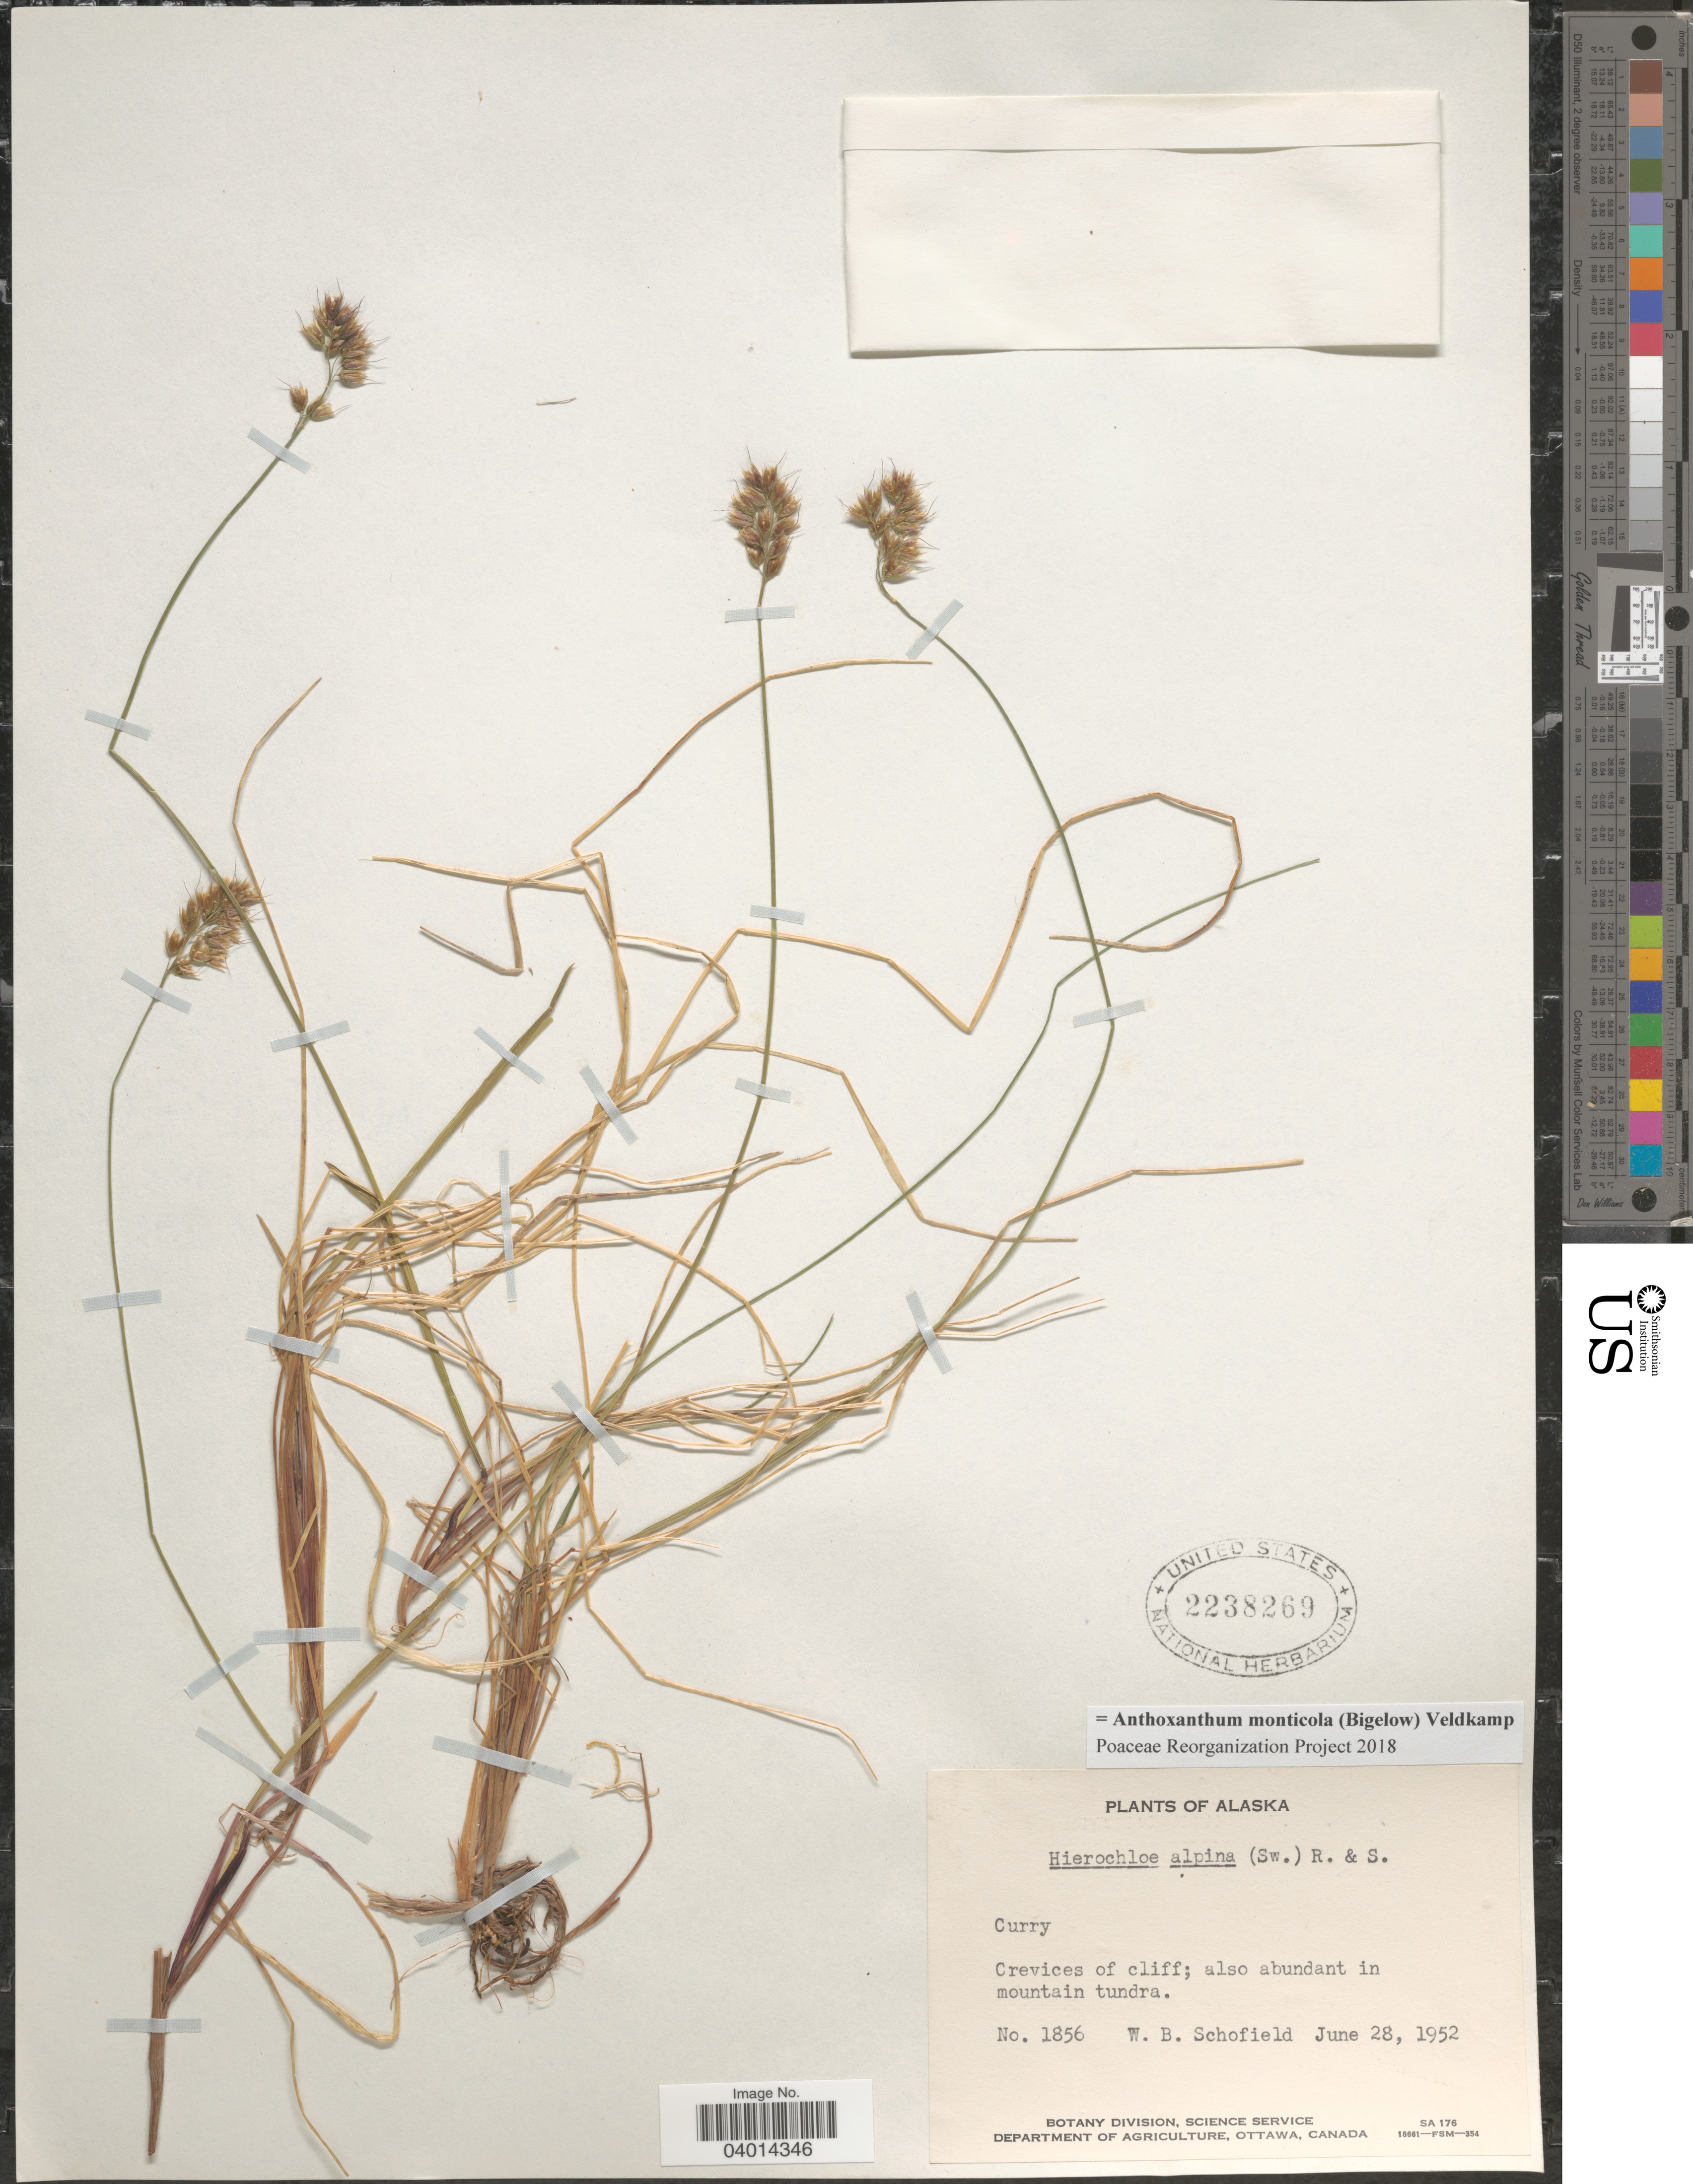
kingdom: Plantae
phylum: Tracheophyta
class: Liliopsida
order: Poales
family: Poaceae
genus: Anthoxanthum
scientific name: Anthoxanthum monticola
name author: (Bigelow) Veldkamp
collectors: W. Schofield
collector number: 1856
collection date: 1952-06-28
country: United States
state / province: Alaska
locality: Crevices of cliff; also abundant in mountain tundra.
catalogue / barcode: US 2238269